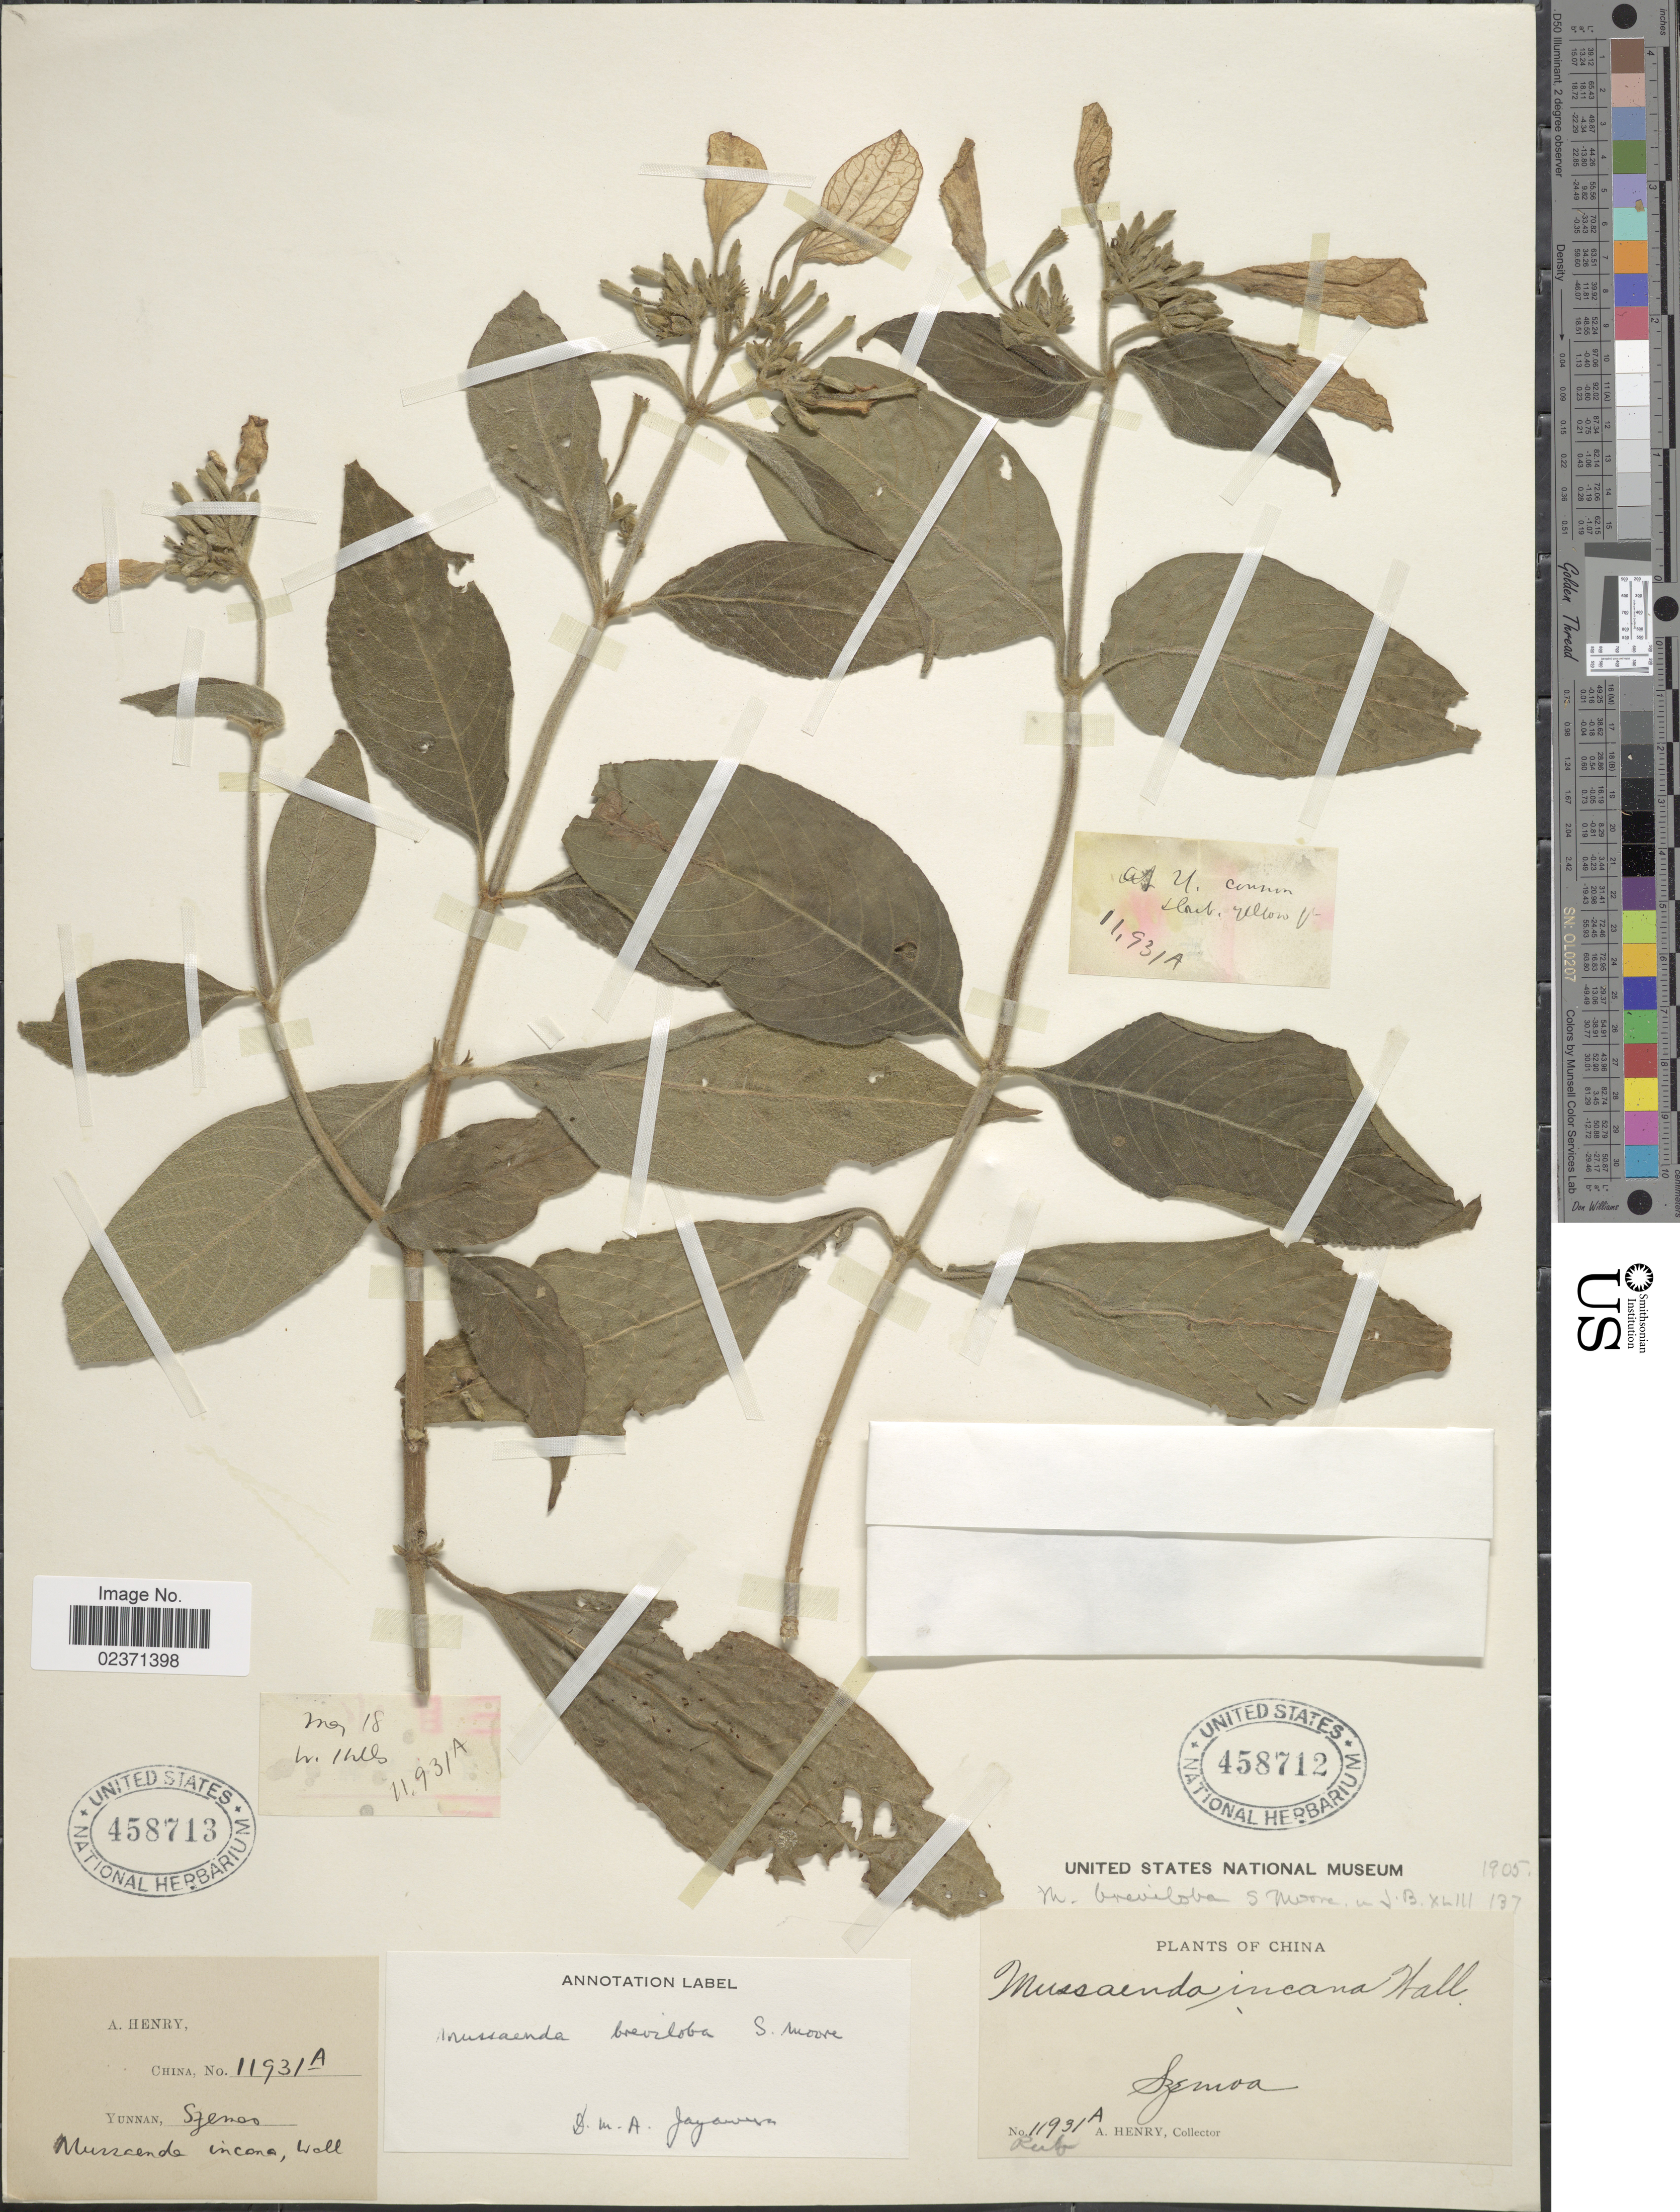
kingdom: Plantae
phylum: Tracheophyta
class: Magnoliopsida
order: Gentianales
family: Rubiaceae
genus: Mussaenda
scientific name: Mussaenda breviloba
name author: S. Moore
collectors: A. Henry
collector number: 11931 A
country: China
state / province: Yunnan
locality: Szemoa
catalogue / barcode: US 458712-2